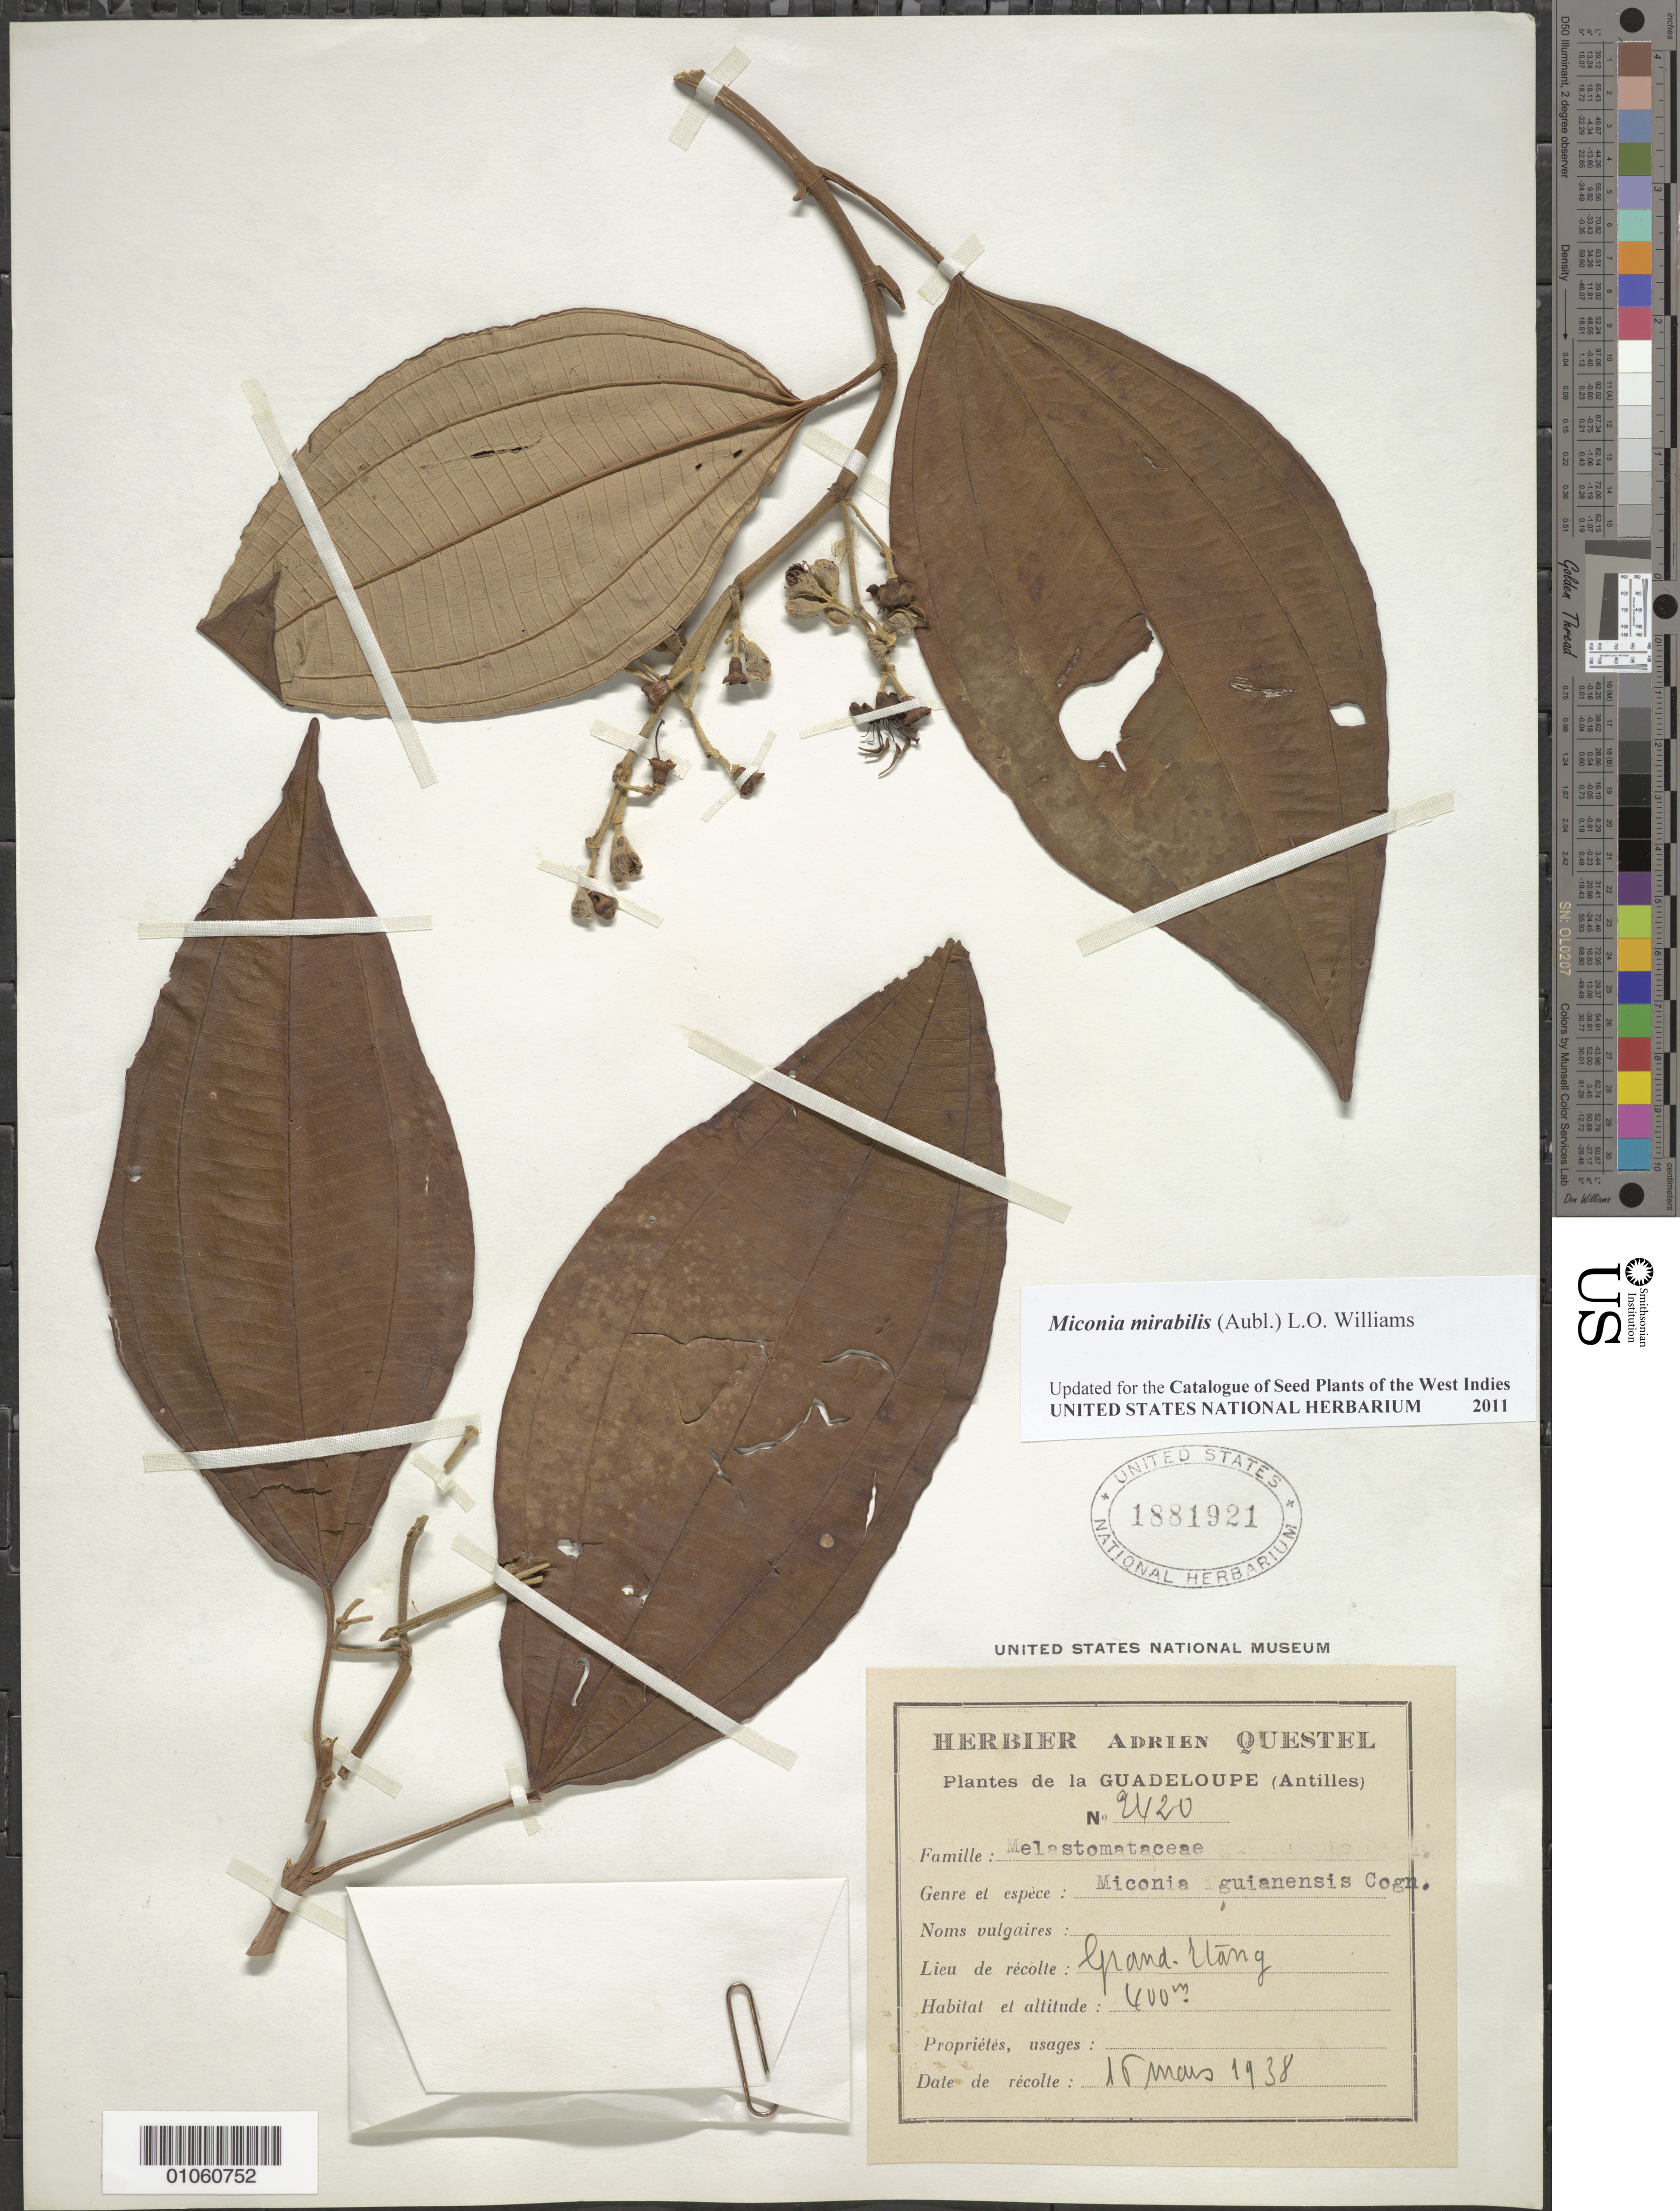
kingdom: Plantae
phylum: Tracheophyta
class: Magnoliopsida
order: Myrtales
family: Melastomataceae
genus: Miconia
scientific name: Miconia mirabilis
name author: (Aubl.) L.O. Williams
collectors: A. Questel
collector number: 2420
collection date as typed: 16 Mar 1938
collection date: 1938-03-16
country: Guadeloupe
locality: Grand Etang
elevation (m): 400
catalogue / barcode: US 1881921